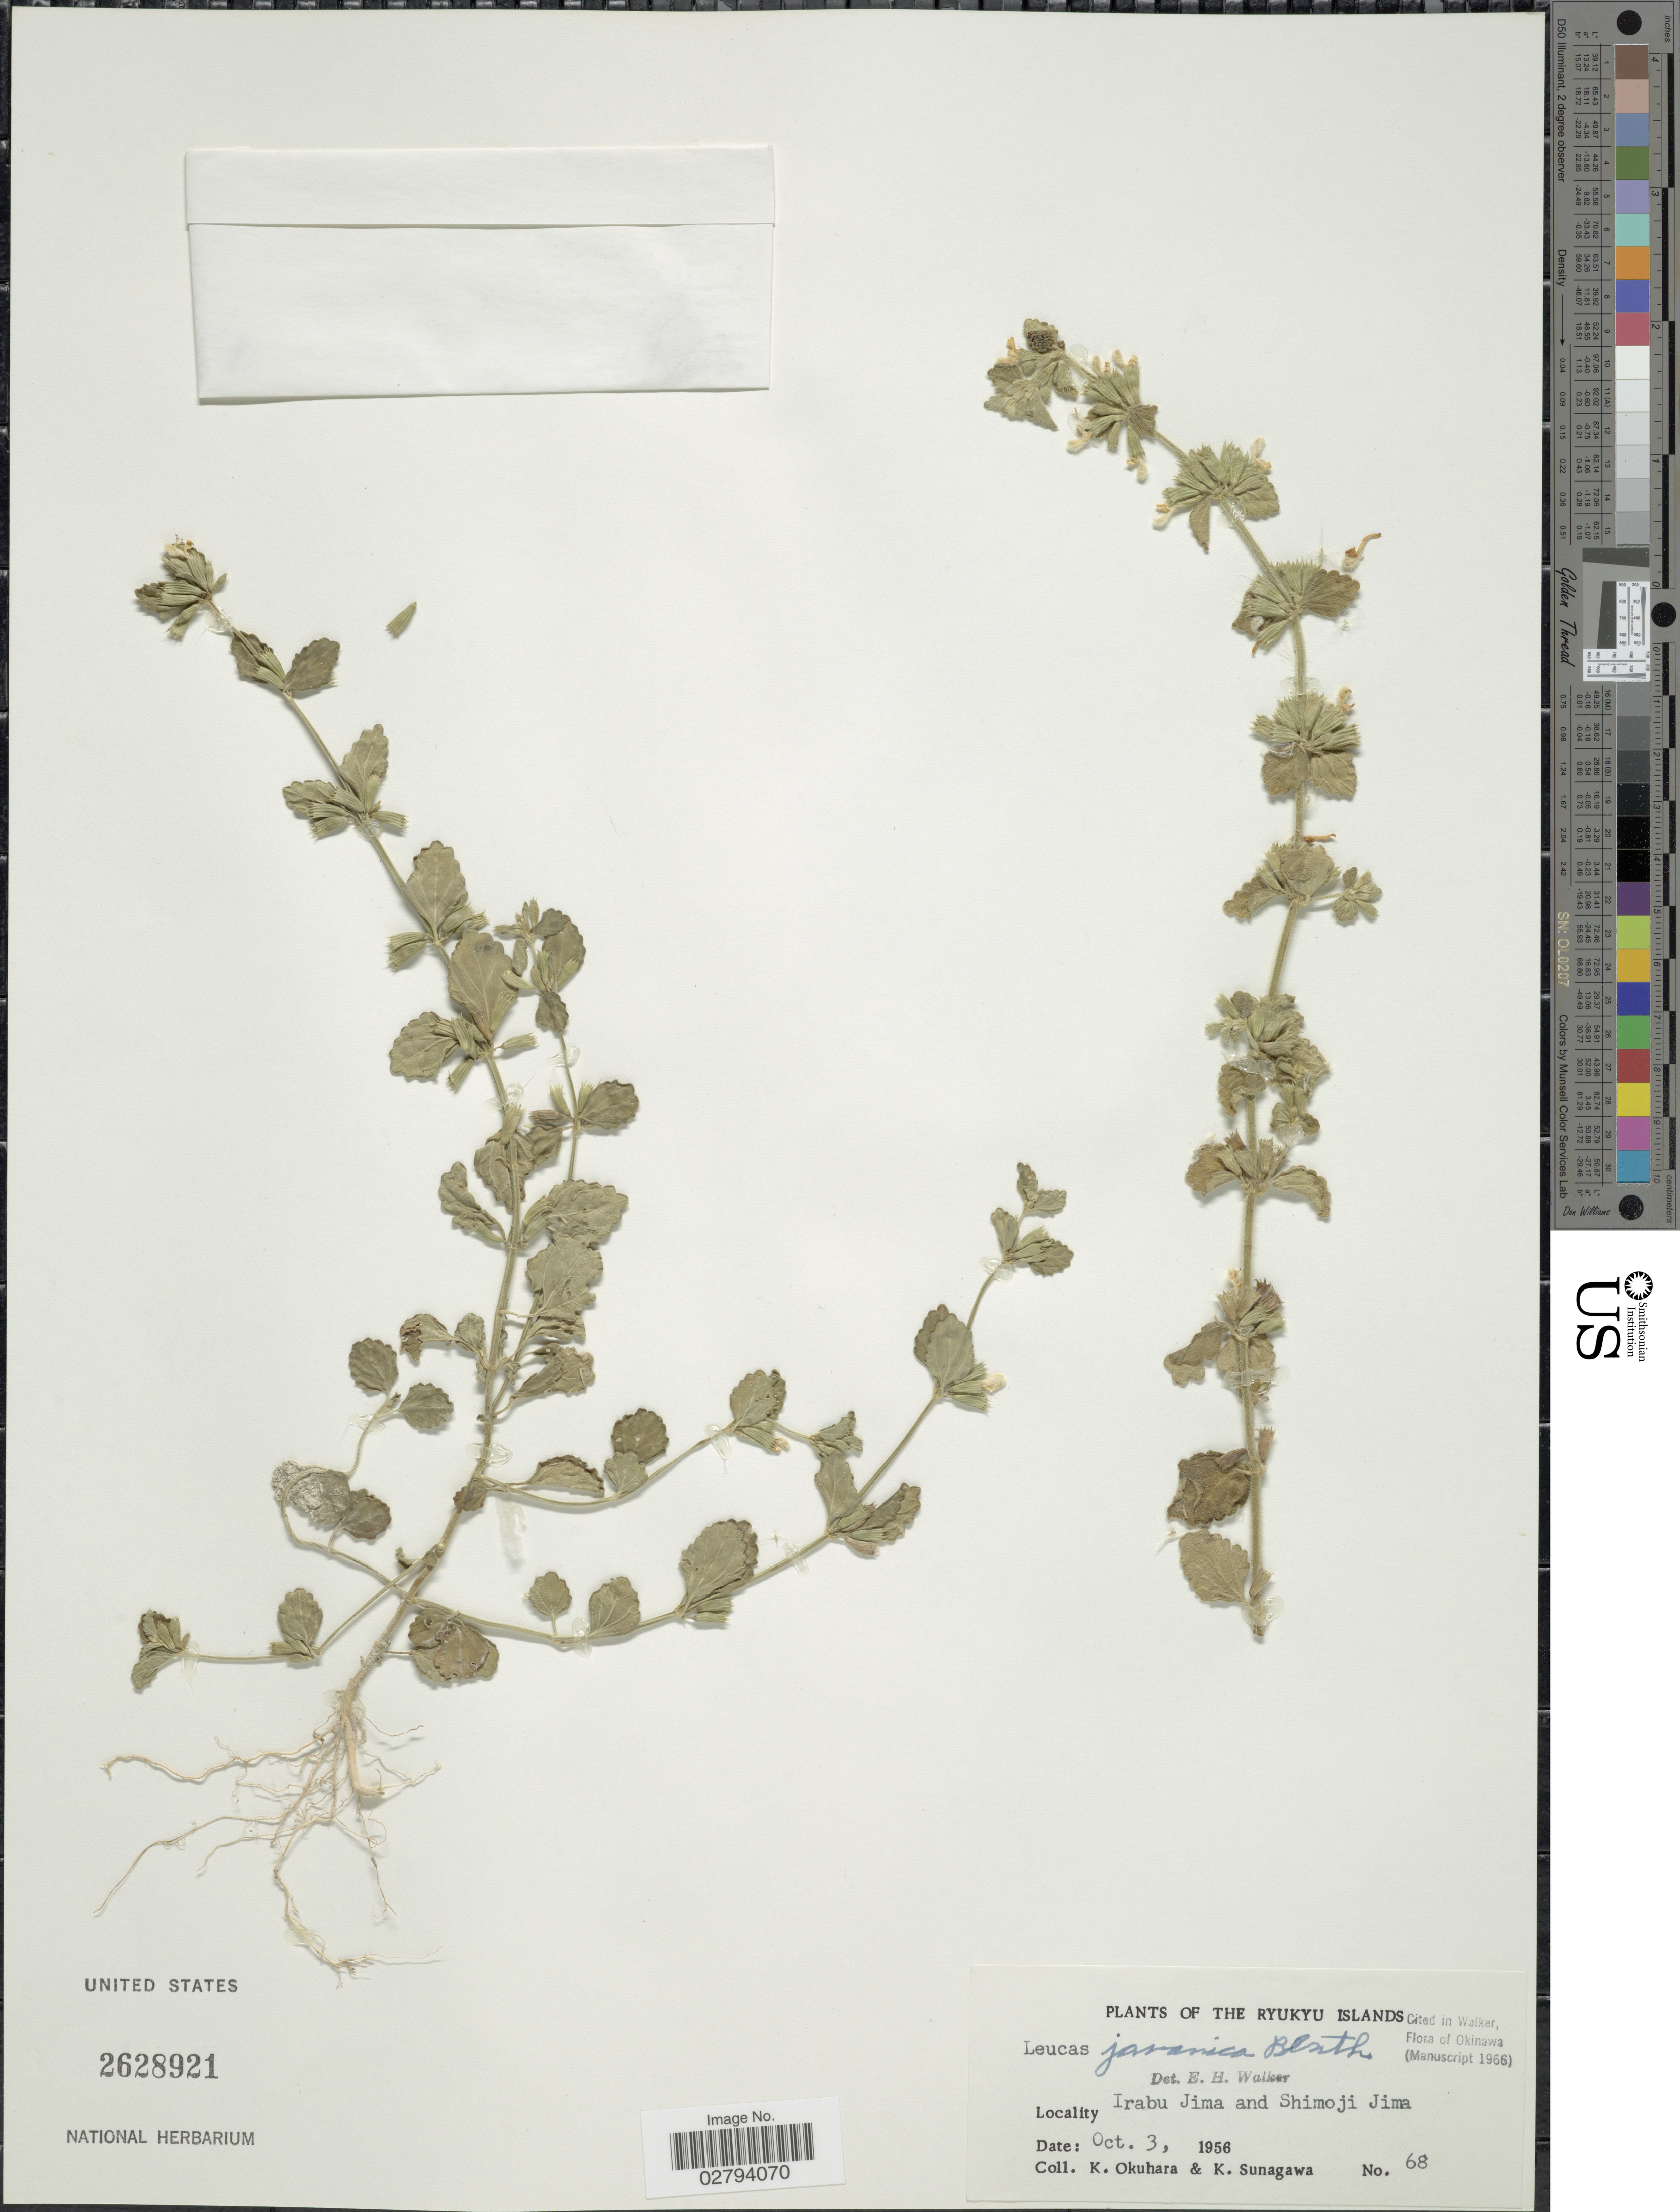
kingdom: Plantae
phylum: Tracheophyta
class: Magnoliopsida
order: Lamiales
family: Lamiaceae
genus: Leucas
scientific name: Leucas javanica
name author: Benth.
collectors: K. Okuhara & K. Sunagawa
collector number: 68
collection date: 1956-10-03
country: Japan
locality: The Ryukyu Islands, Irabu Jima and Shimoji Jima.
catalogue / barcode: US 2628921